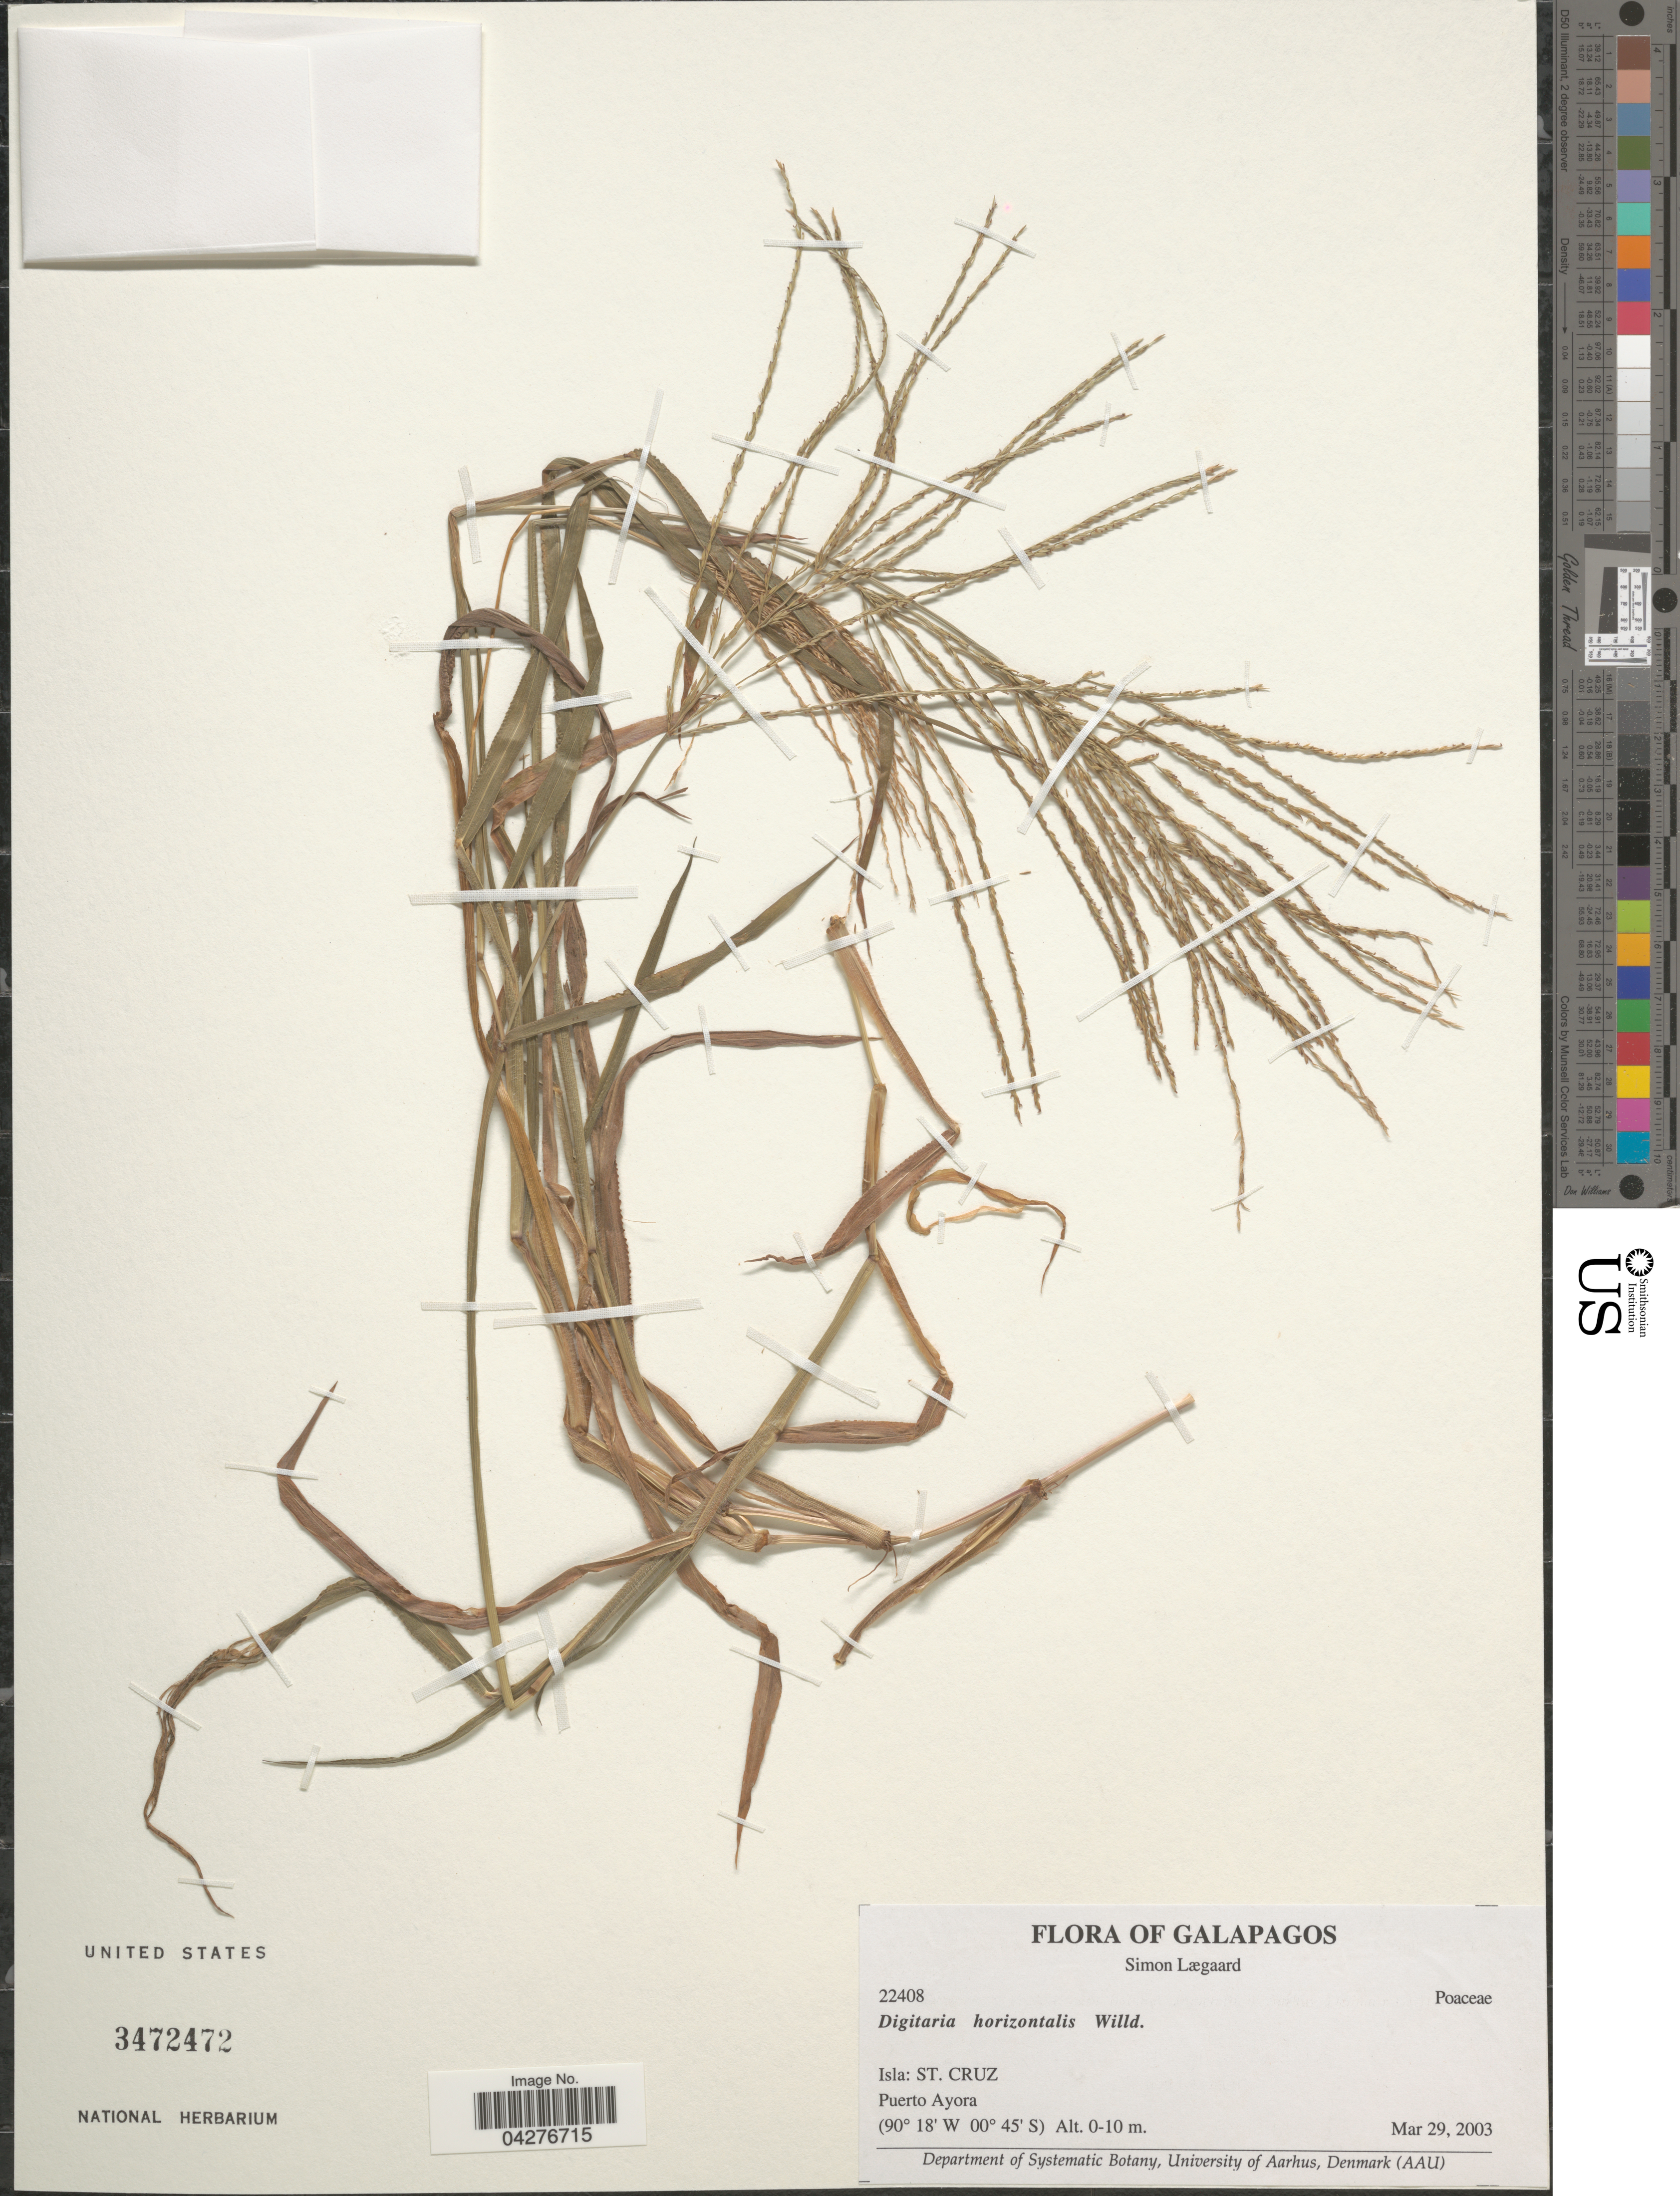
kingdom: Plantae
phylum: Tracheophyta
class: Liliopsida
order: Poales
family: Poaceae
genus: Digitaria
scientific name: Digitaria horizontalis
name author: Willd.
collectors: S. Lægaard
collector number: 22408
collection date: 2003-03-29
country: Ecuador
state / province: Colón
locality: Galapagos. Isla: St. Cruz. Puerto Ayora.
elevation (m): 0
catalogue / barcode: US 3472472